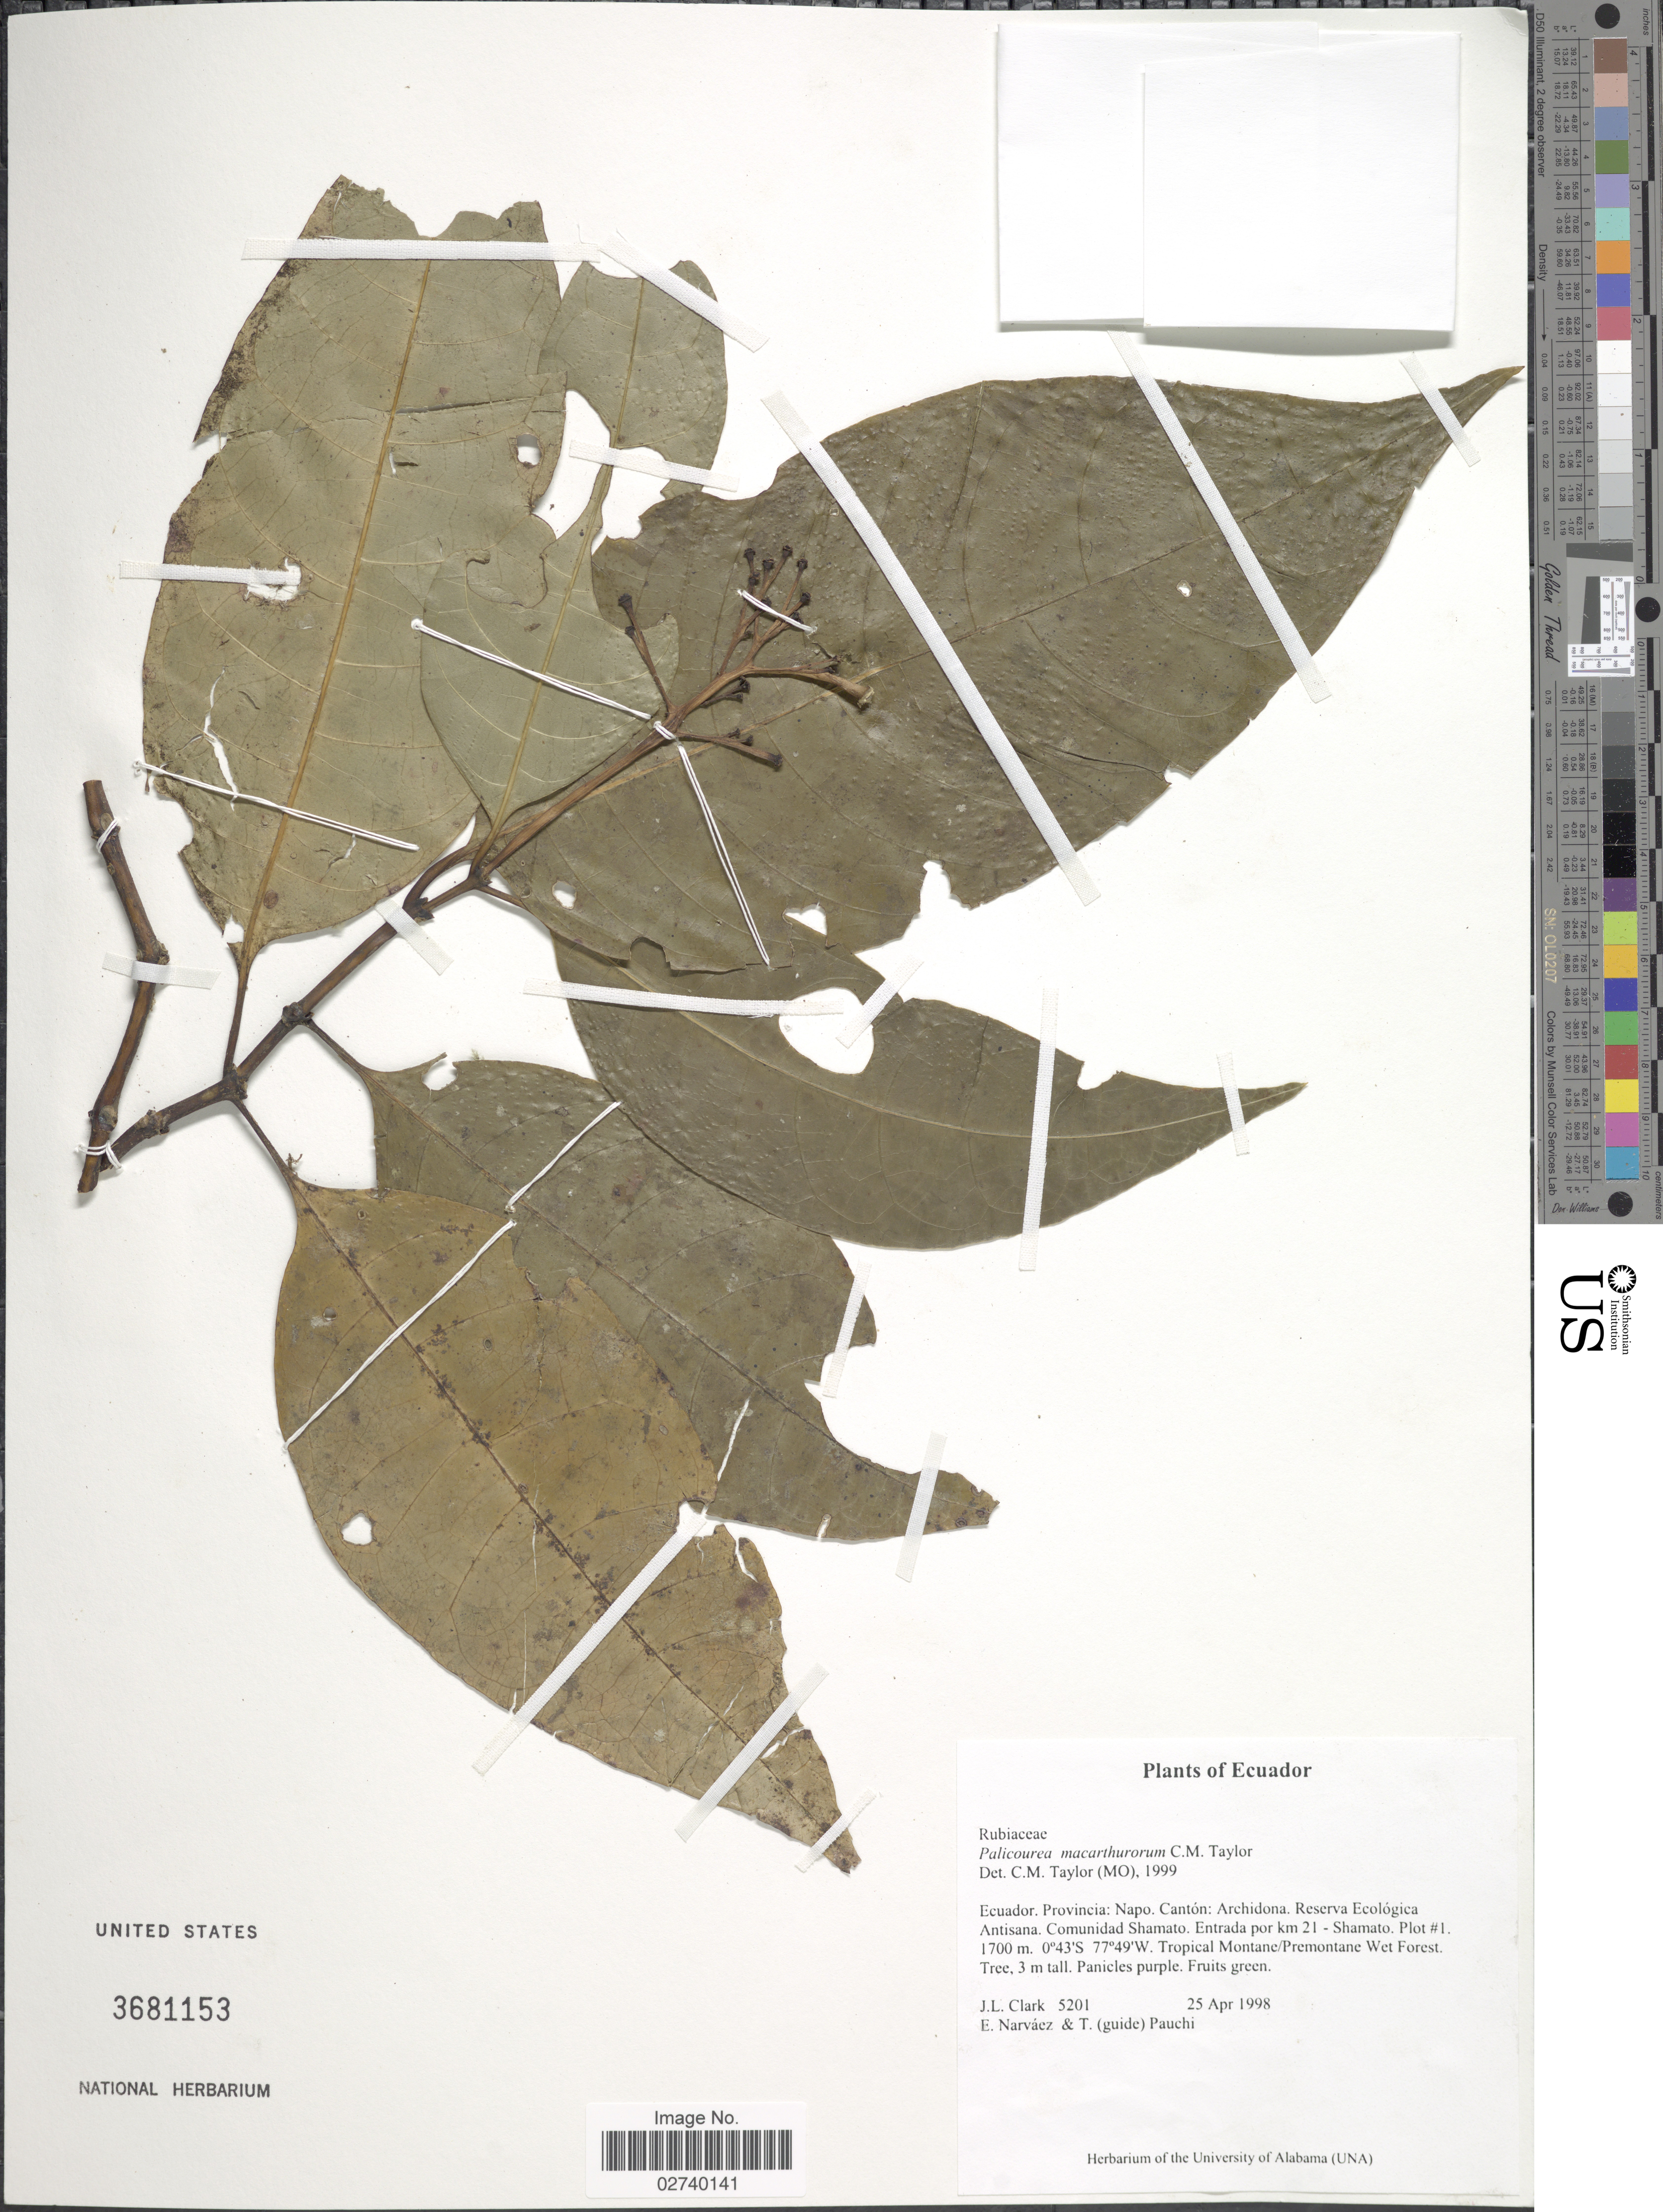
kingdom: Plantae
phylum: Tracheophyta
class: Magnoliopsida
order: Gentianales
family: Rubiaceae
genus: Palicourea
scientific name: Palicourea macarthurorum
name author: C.M. Taylor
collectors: E. Clark, E. Narváez & T. Pauchi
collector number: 5201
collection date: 1998-04-25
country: Ecuador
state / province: Napo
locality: Canton; Archidona, Reserva Ecologica antisana, Comundad Shamato, Entrada por km 21 - Shamato Plot #1, Tropical Montane/Premontane Wet Forest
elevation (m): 1700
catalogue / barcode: US 3681153